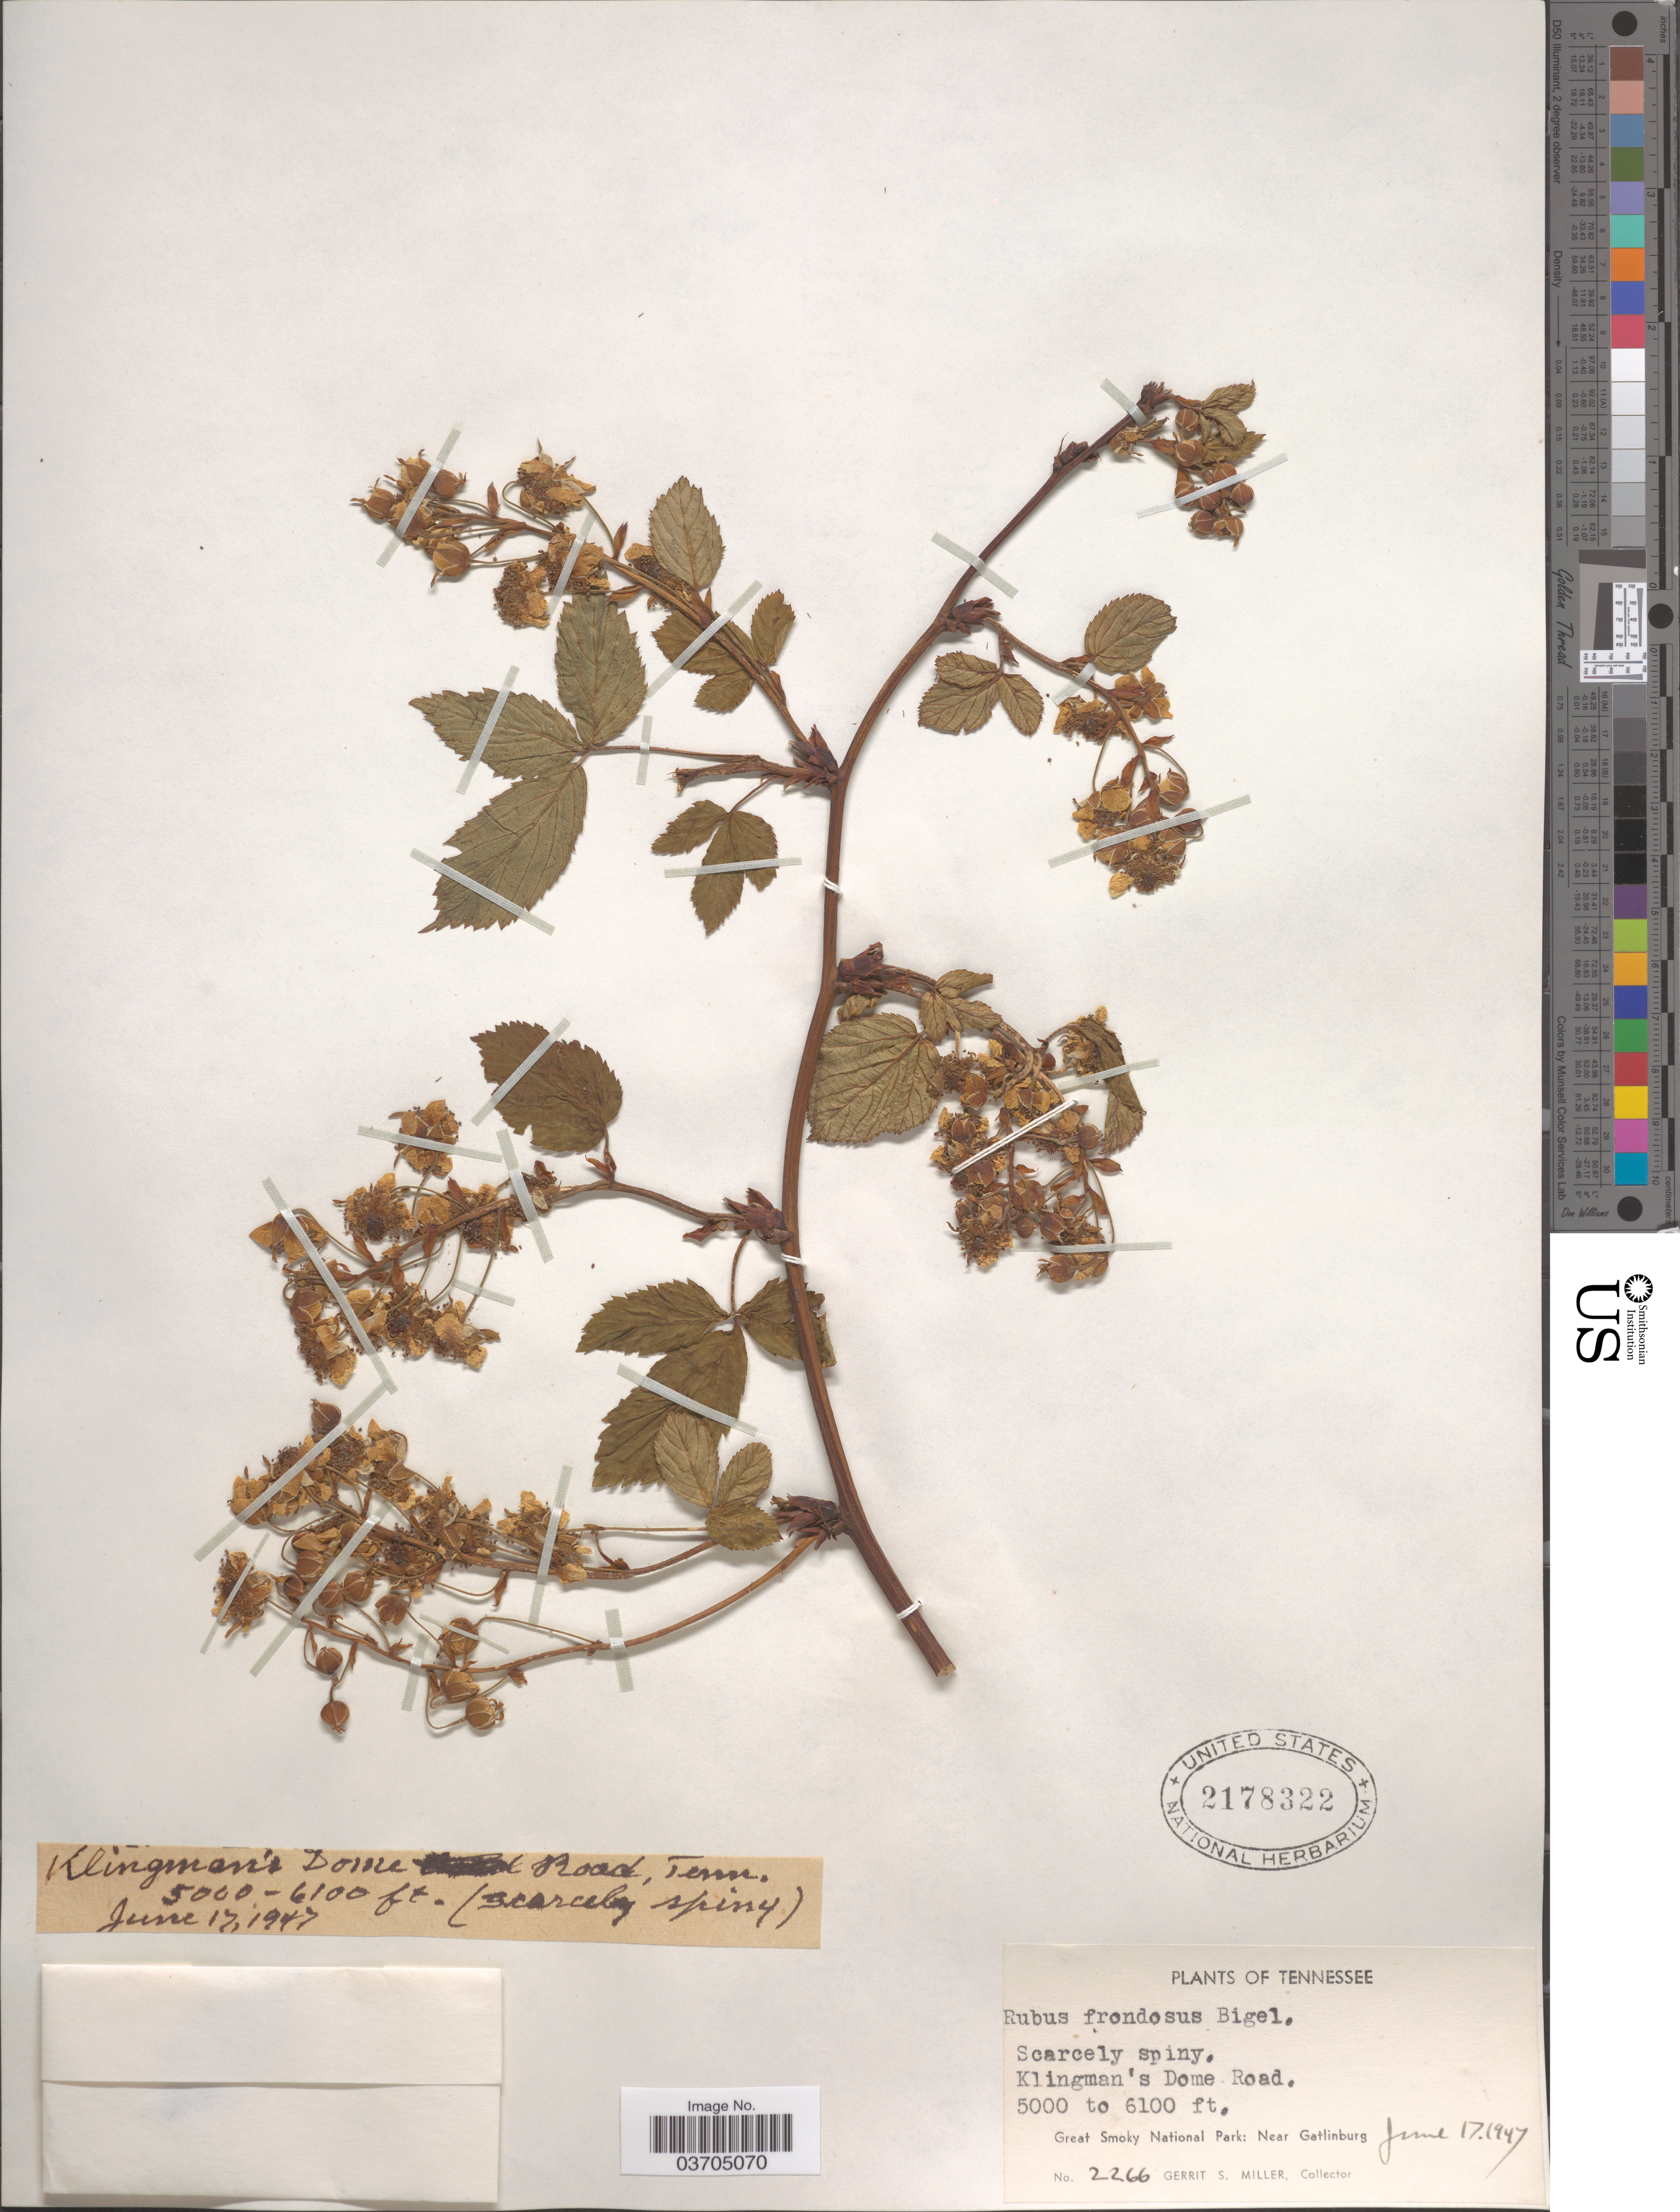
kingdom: Plantae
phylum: Tracheophyta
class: Magnoliopsida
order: Rosales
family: Rosaceae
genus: Rubus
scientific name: Rubus frondosus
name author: Bigelow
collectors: G. S. Miller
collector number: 2266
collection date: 1947-06-17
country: United States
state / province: Tennessee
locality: Klingman's Dome Road. Great Smoky National Park: Near Gatlinburg.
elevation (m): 1524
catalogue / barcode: US 2178322